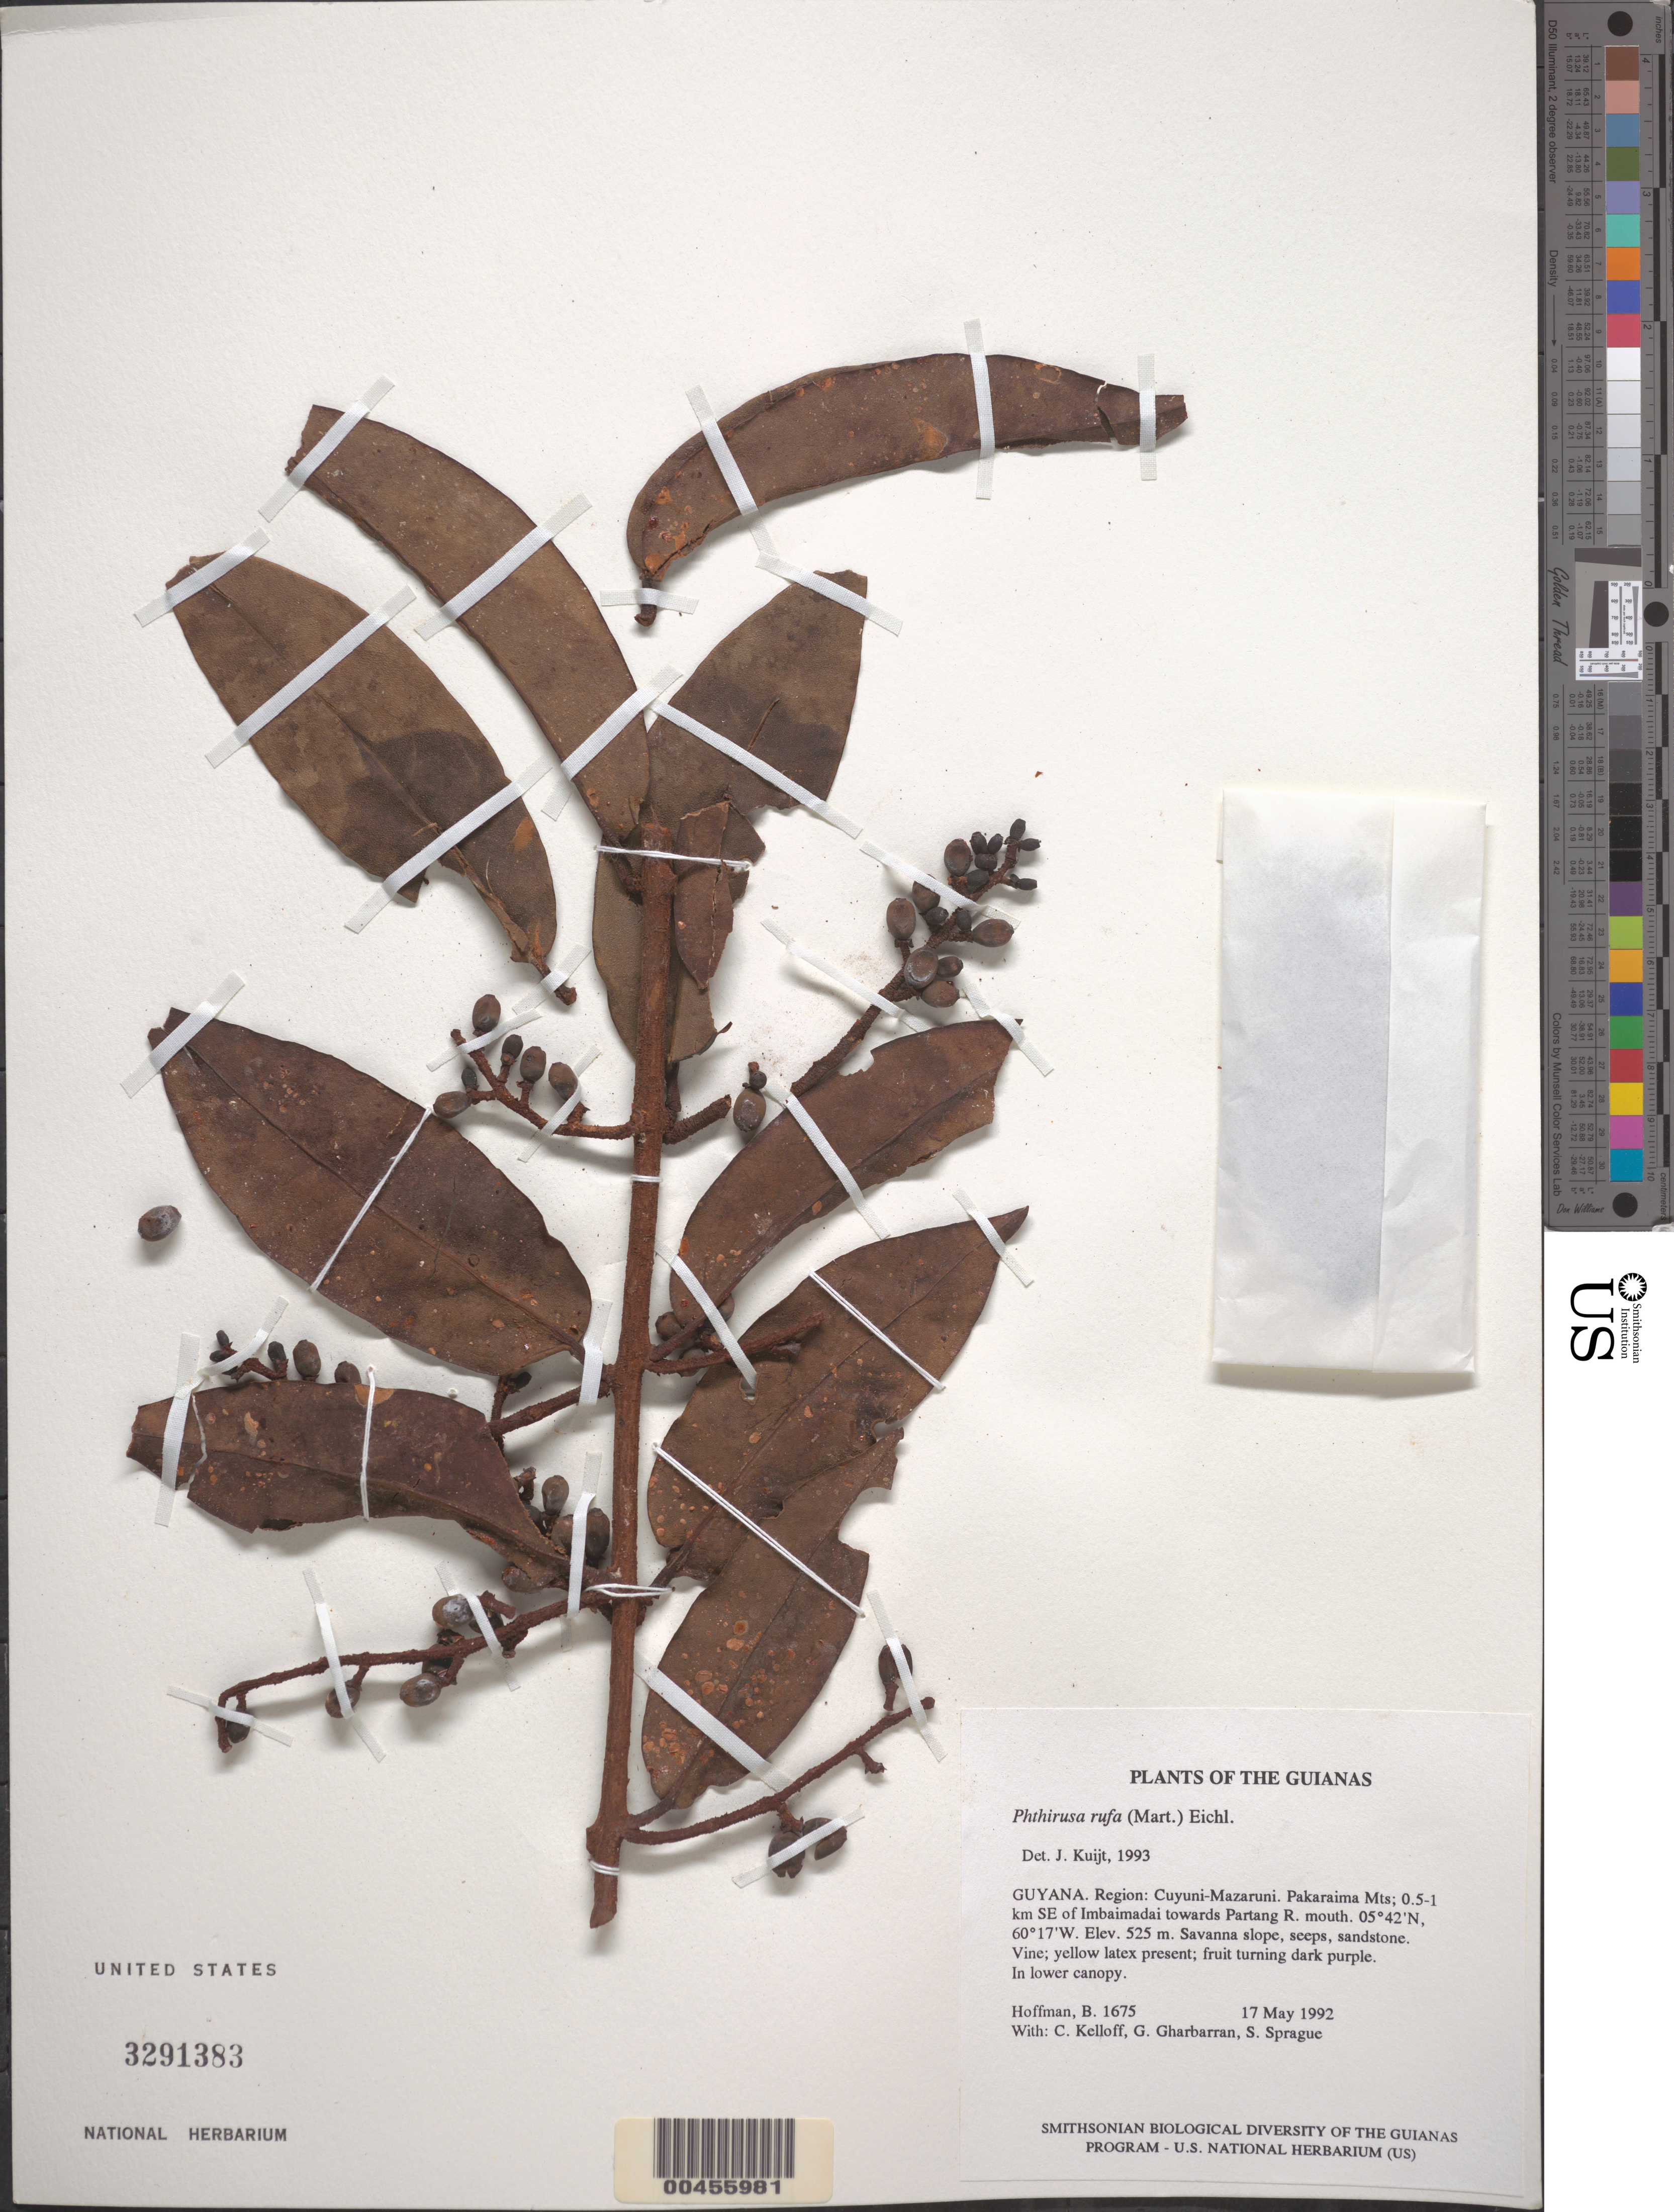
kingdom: Plantae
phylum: Tracheophyta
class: Magnoliopsida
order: Santalales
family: Loranthaceae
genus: Phthirusa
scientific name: Phthirusa rufa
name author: (Mart.) Eichler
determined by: Kuijt, Job, (CANADA)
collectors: B. Hoffman, C. L. Kelloff, G. Gharbarran & S. Sprague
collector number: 1675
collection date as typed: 17 May 1992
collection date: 1992-05-17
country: Guyana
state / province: Cuyuni-Mazaruni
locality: Pakaraima Mts; 0.5-1 km SE of Imbaimadai towards Partang River mouth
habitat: Savanna slope, seeps, sandstone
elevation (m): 525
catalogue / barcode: US 3291383